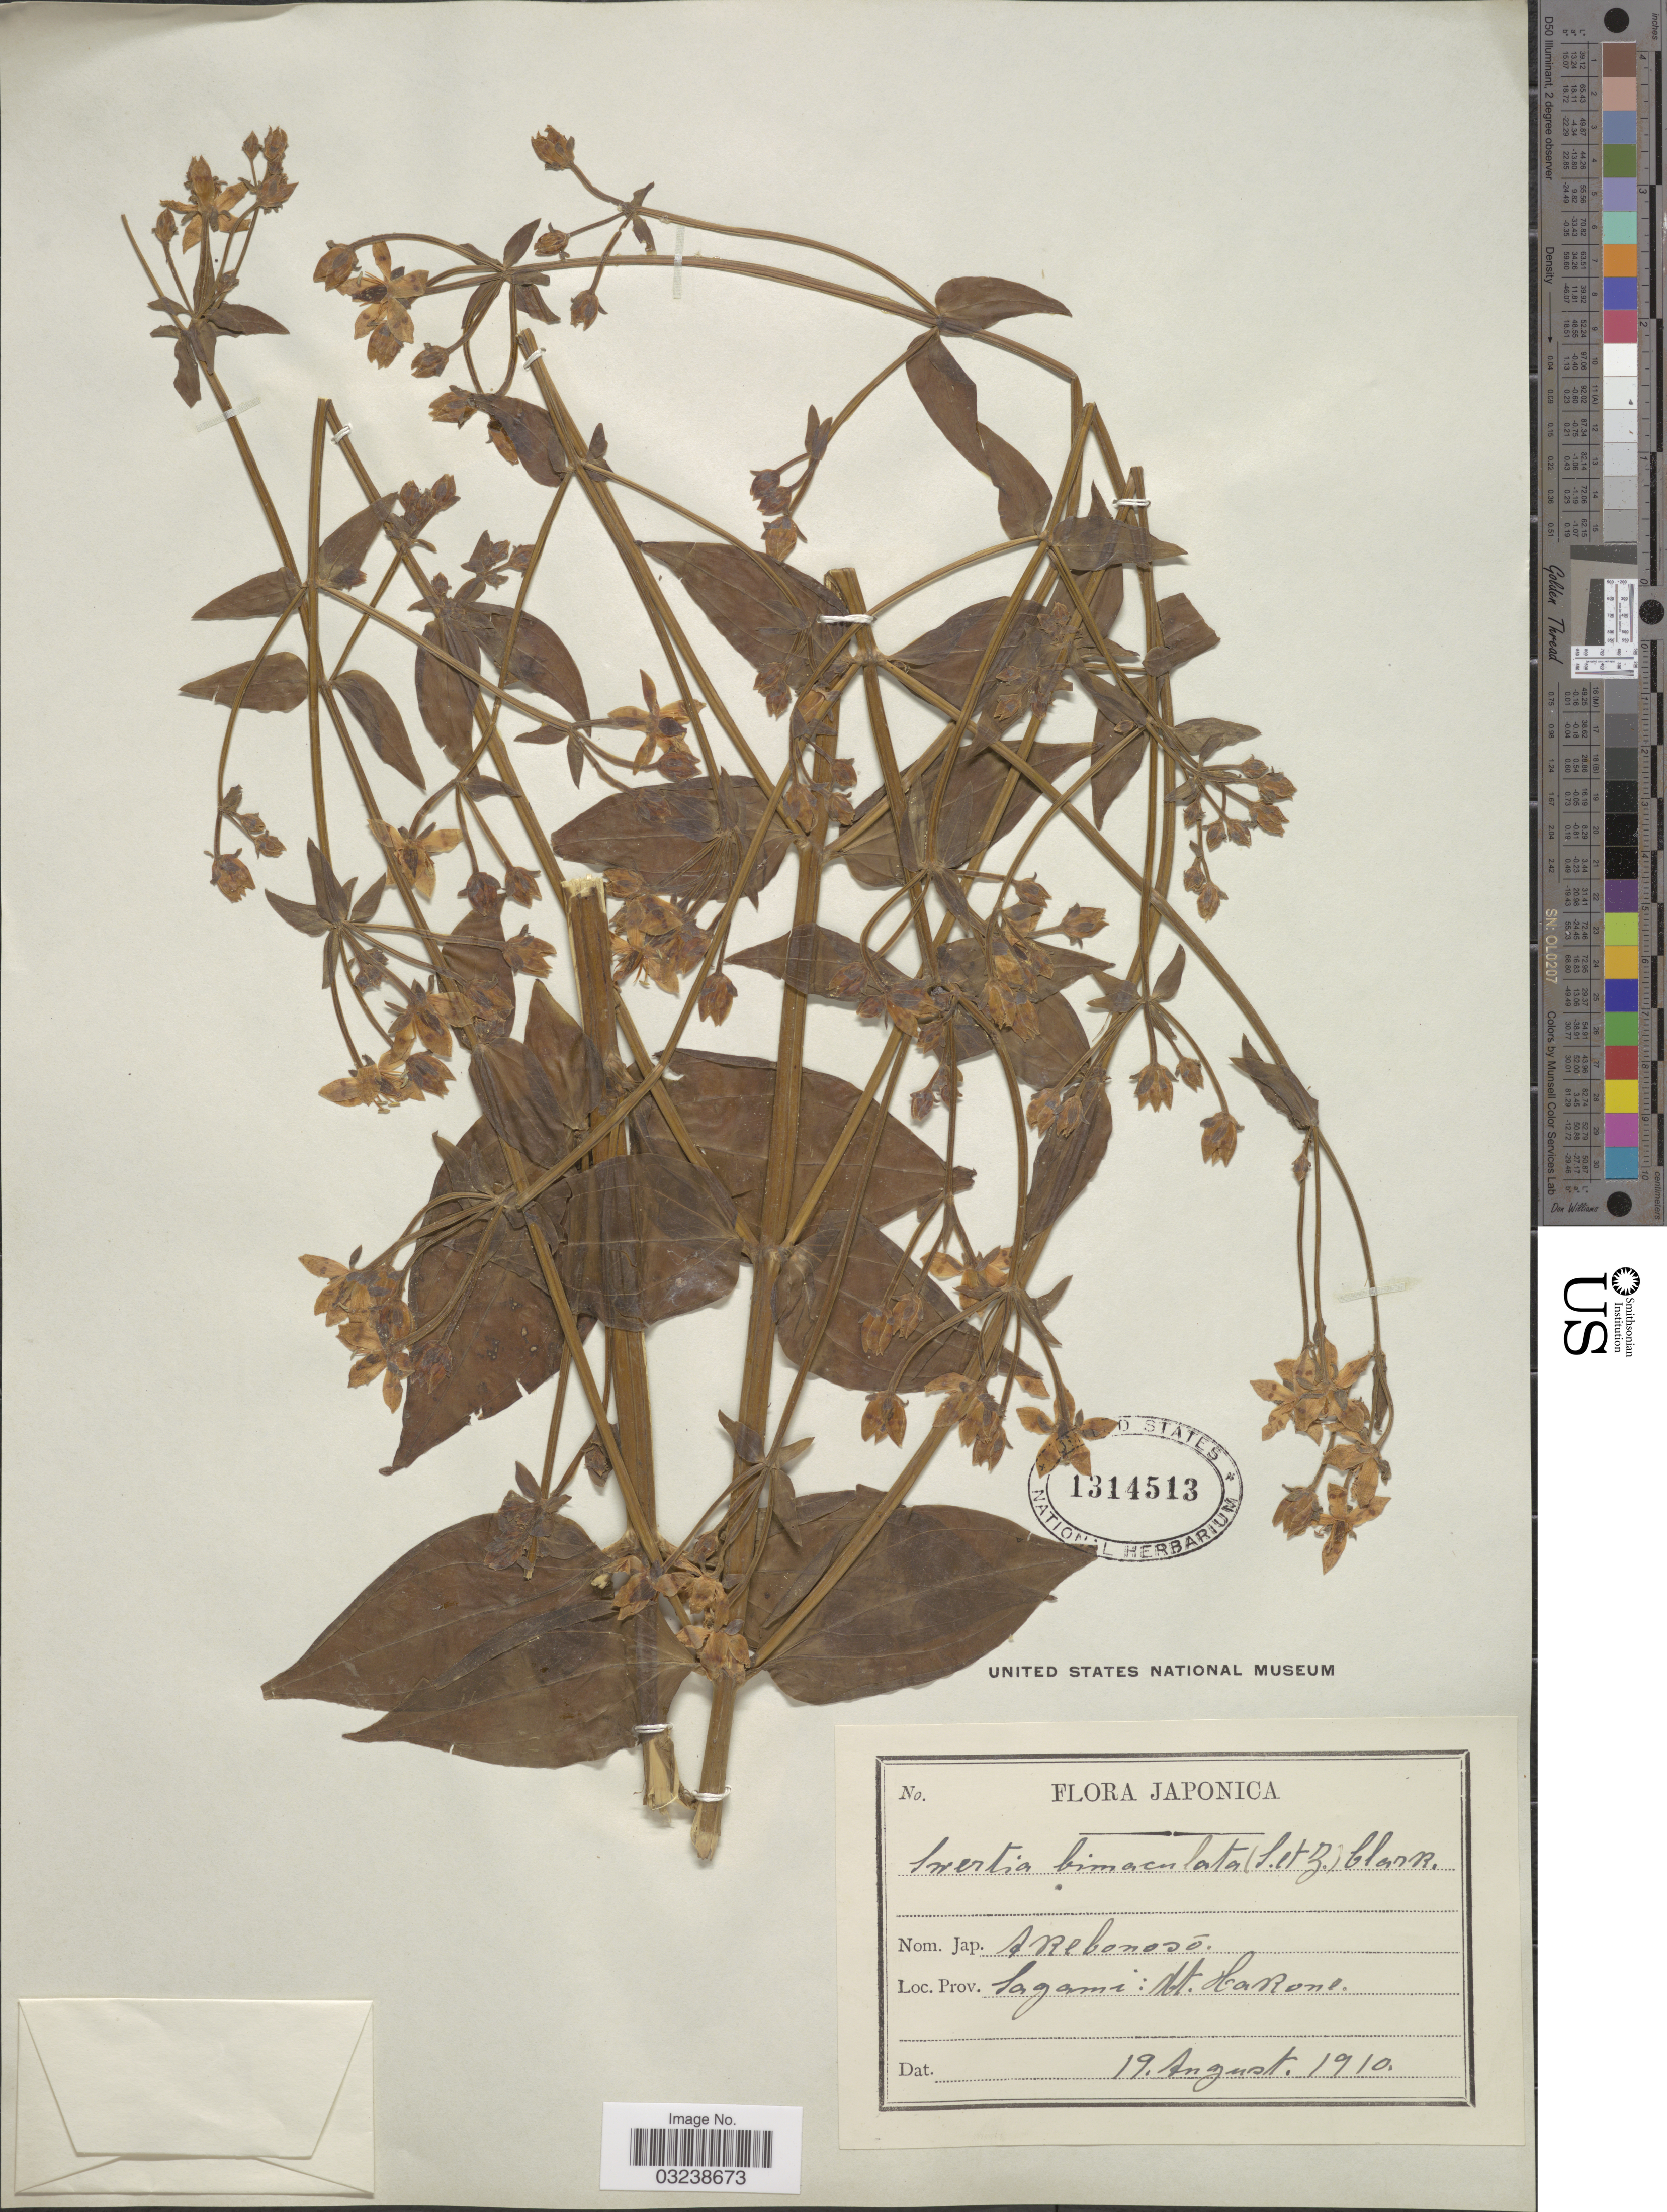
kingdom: Plantae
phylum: Tracheophyta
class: Magnoliopsida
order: Gentianales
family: Gentianaceae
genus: Swertia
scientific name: Swertia bimaculata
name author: (Siebold & Zucc.) Hook. f. & Thomson ex C.B. Clarke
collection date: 1910-08-19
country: Japan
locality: Sagami: Mt. Hakone.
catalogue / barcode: US 1314513